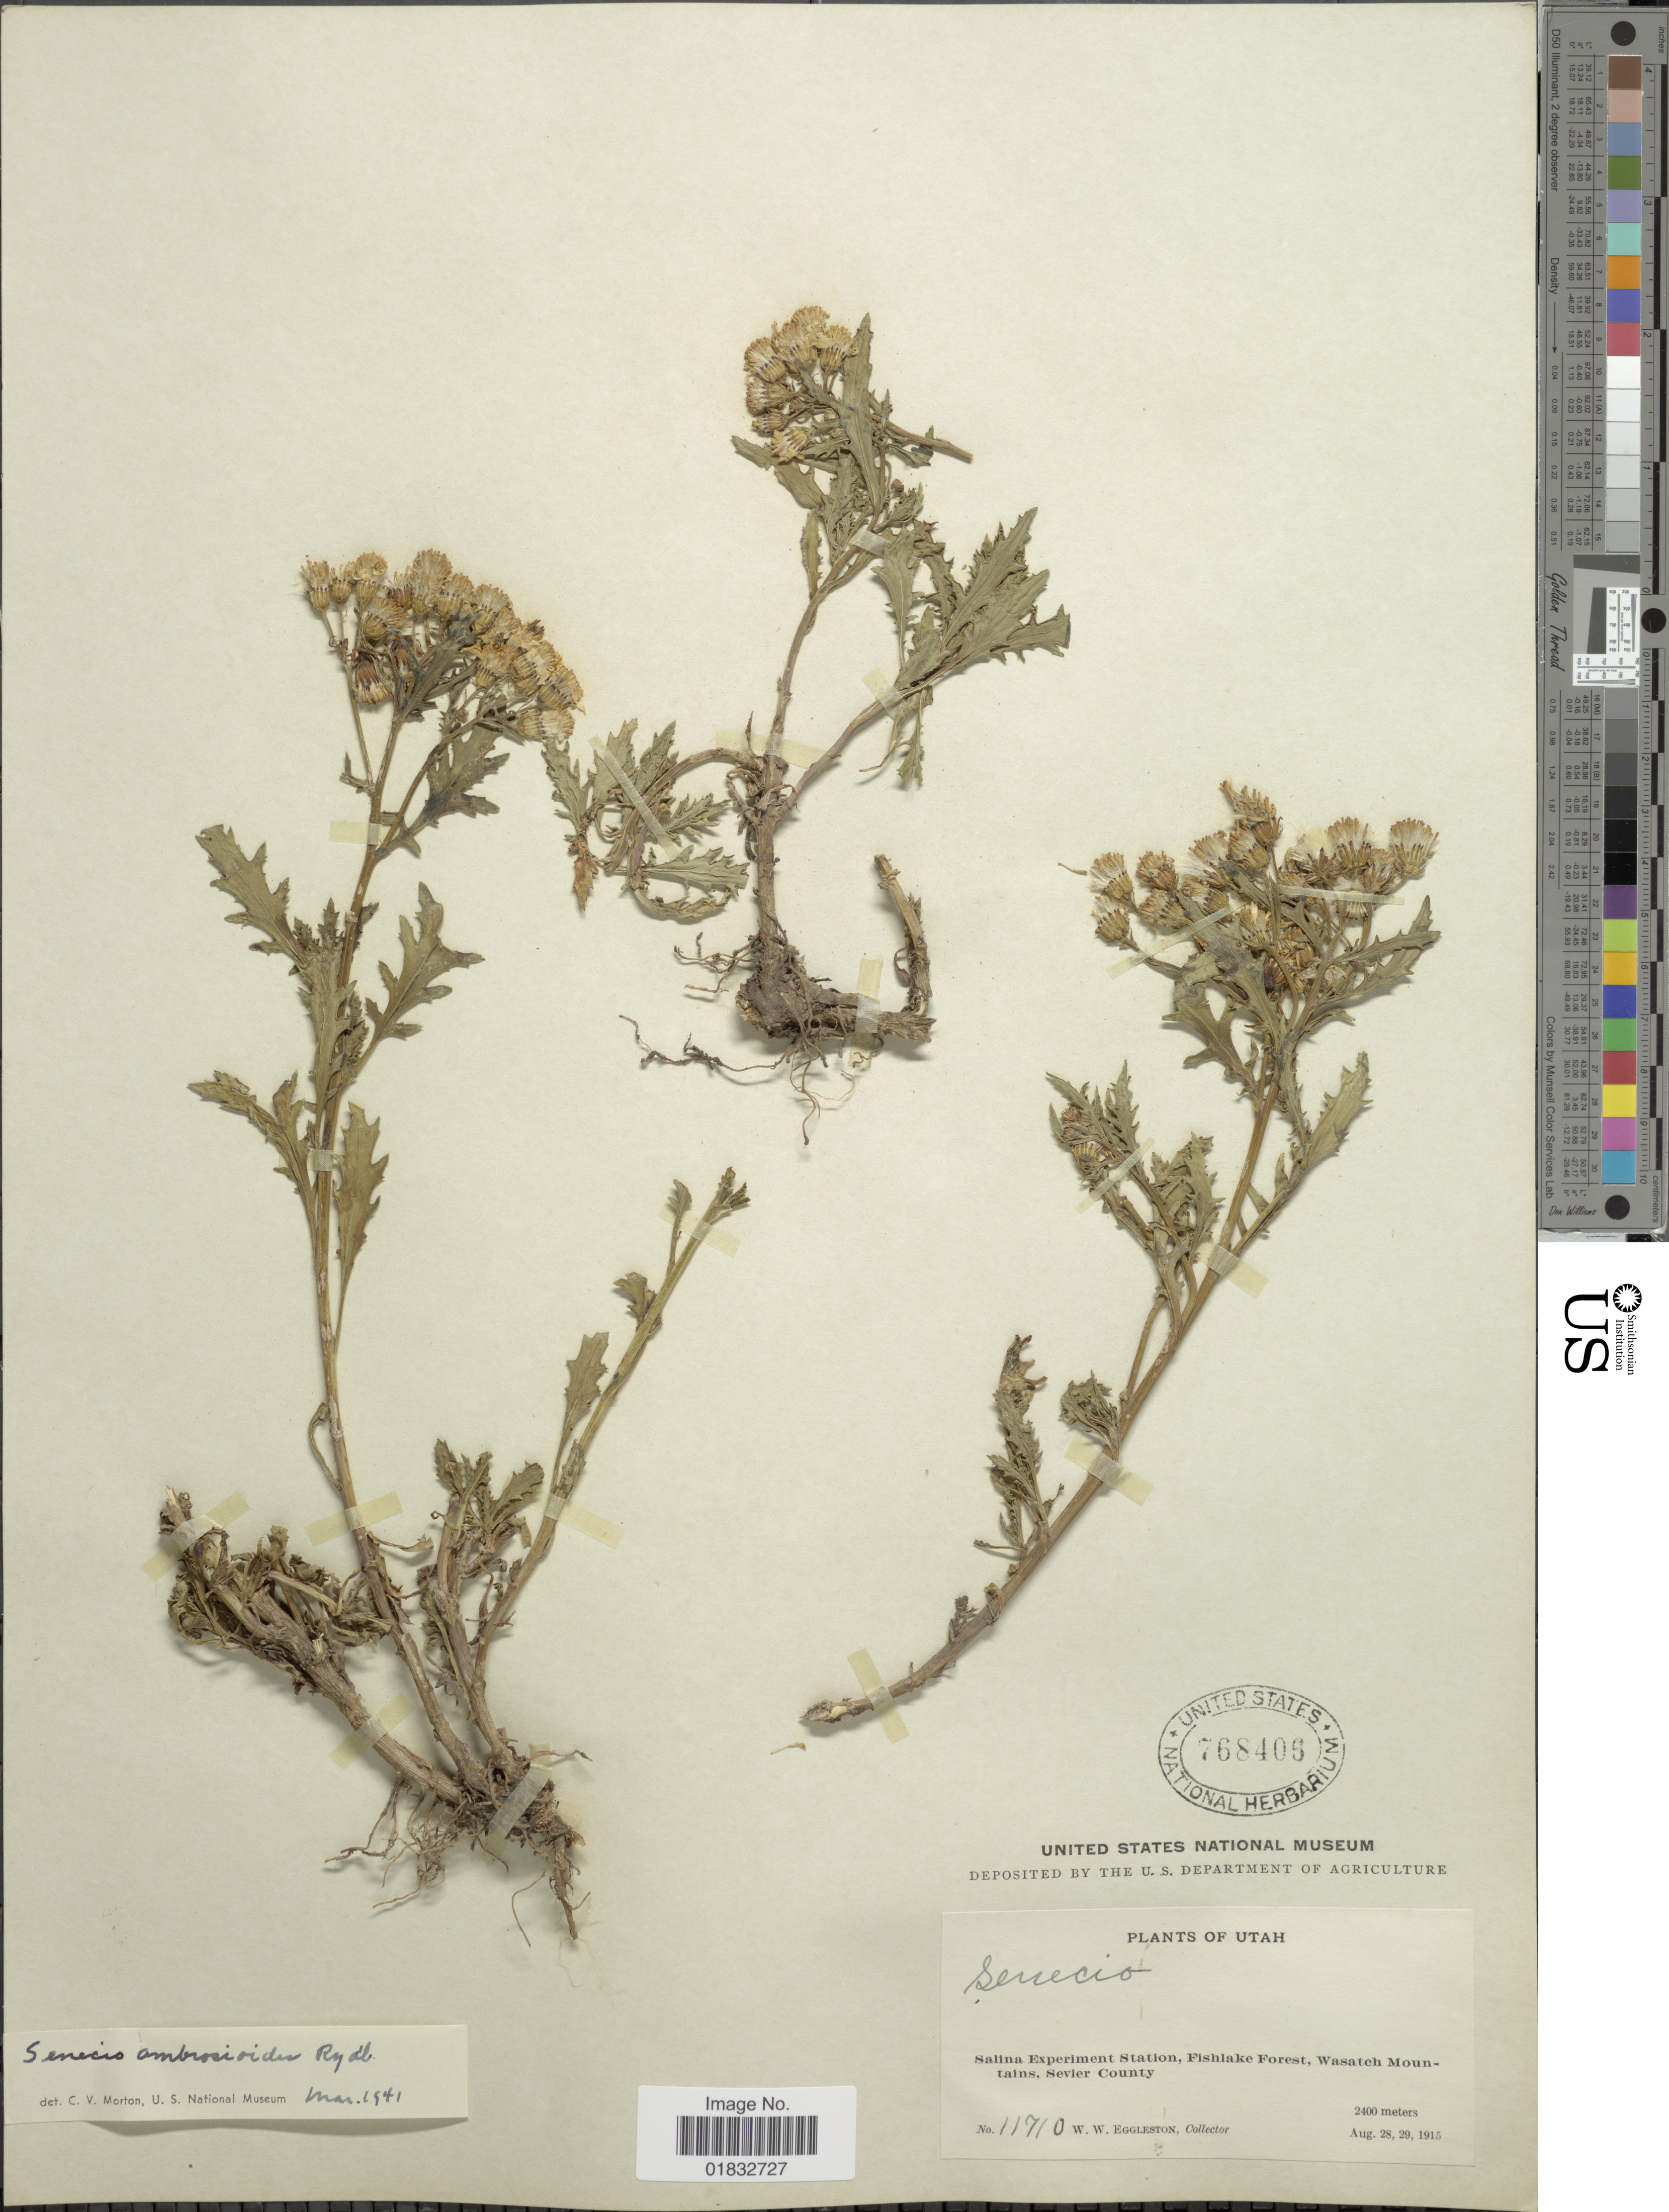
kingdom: Plantae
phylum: Tracheophyta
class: Magnoliopsida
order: Asterales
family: Asteraceae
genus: Senecio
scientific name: Senecio eremophilus var. kingii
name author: (Rydb.) Greenm.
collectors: W. W. Eggleston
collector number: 11710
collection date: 1915-08-28/1915-08-29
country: United States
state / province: Utah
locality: Salina Experiment Station, Fishlake Forest, Wasatcht Mountains, Sevier County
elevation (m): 2400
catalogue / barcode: US 768406